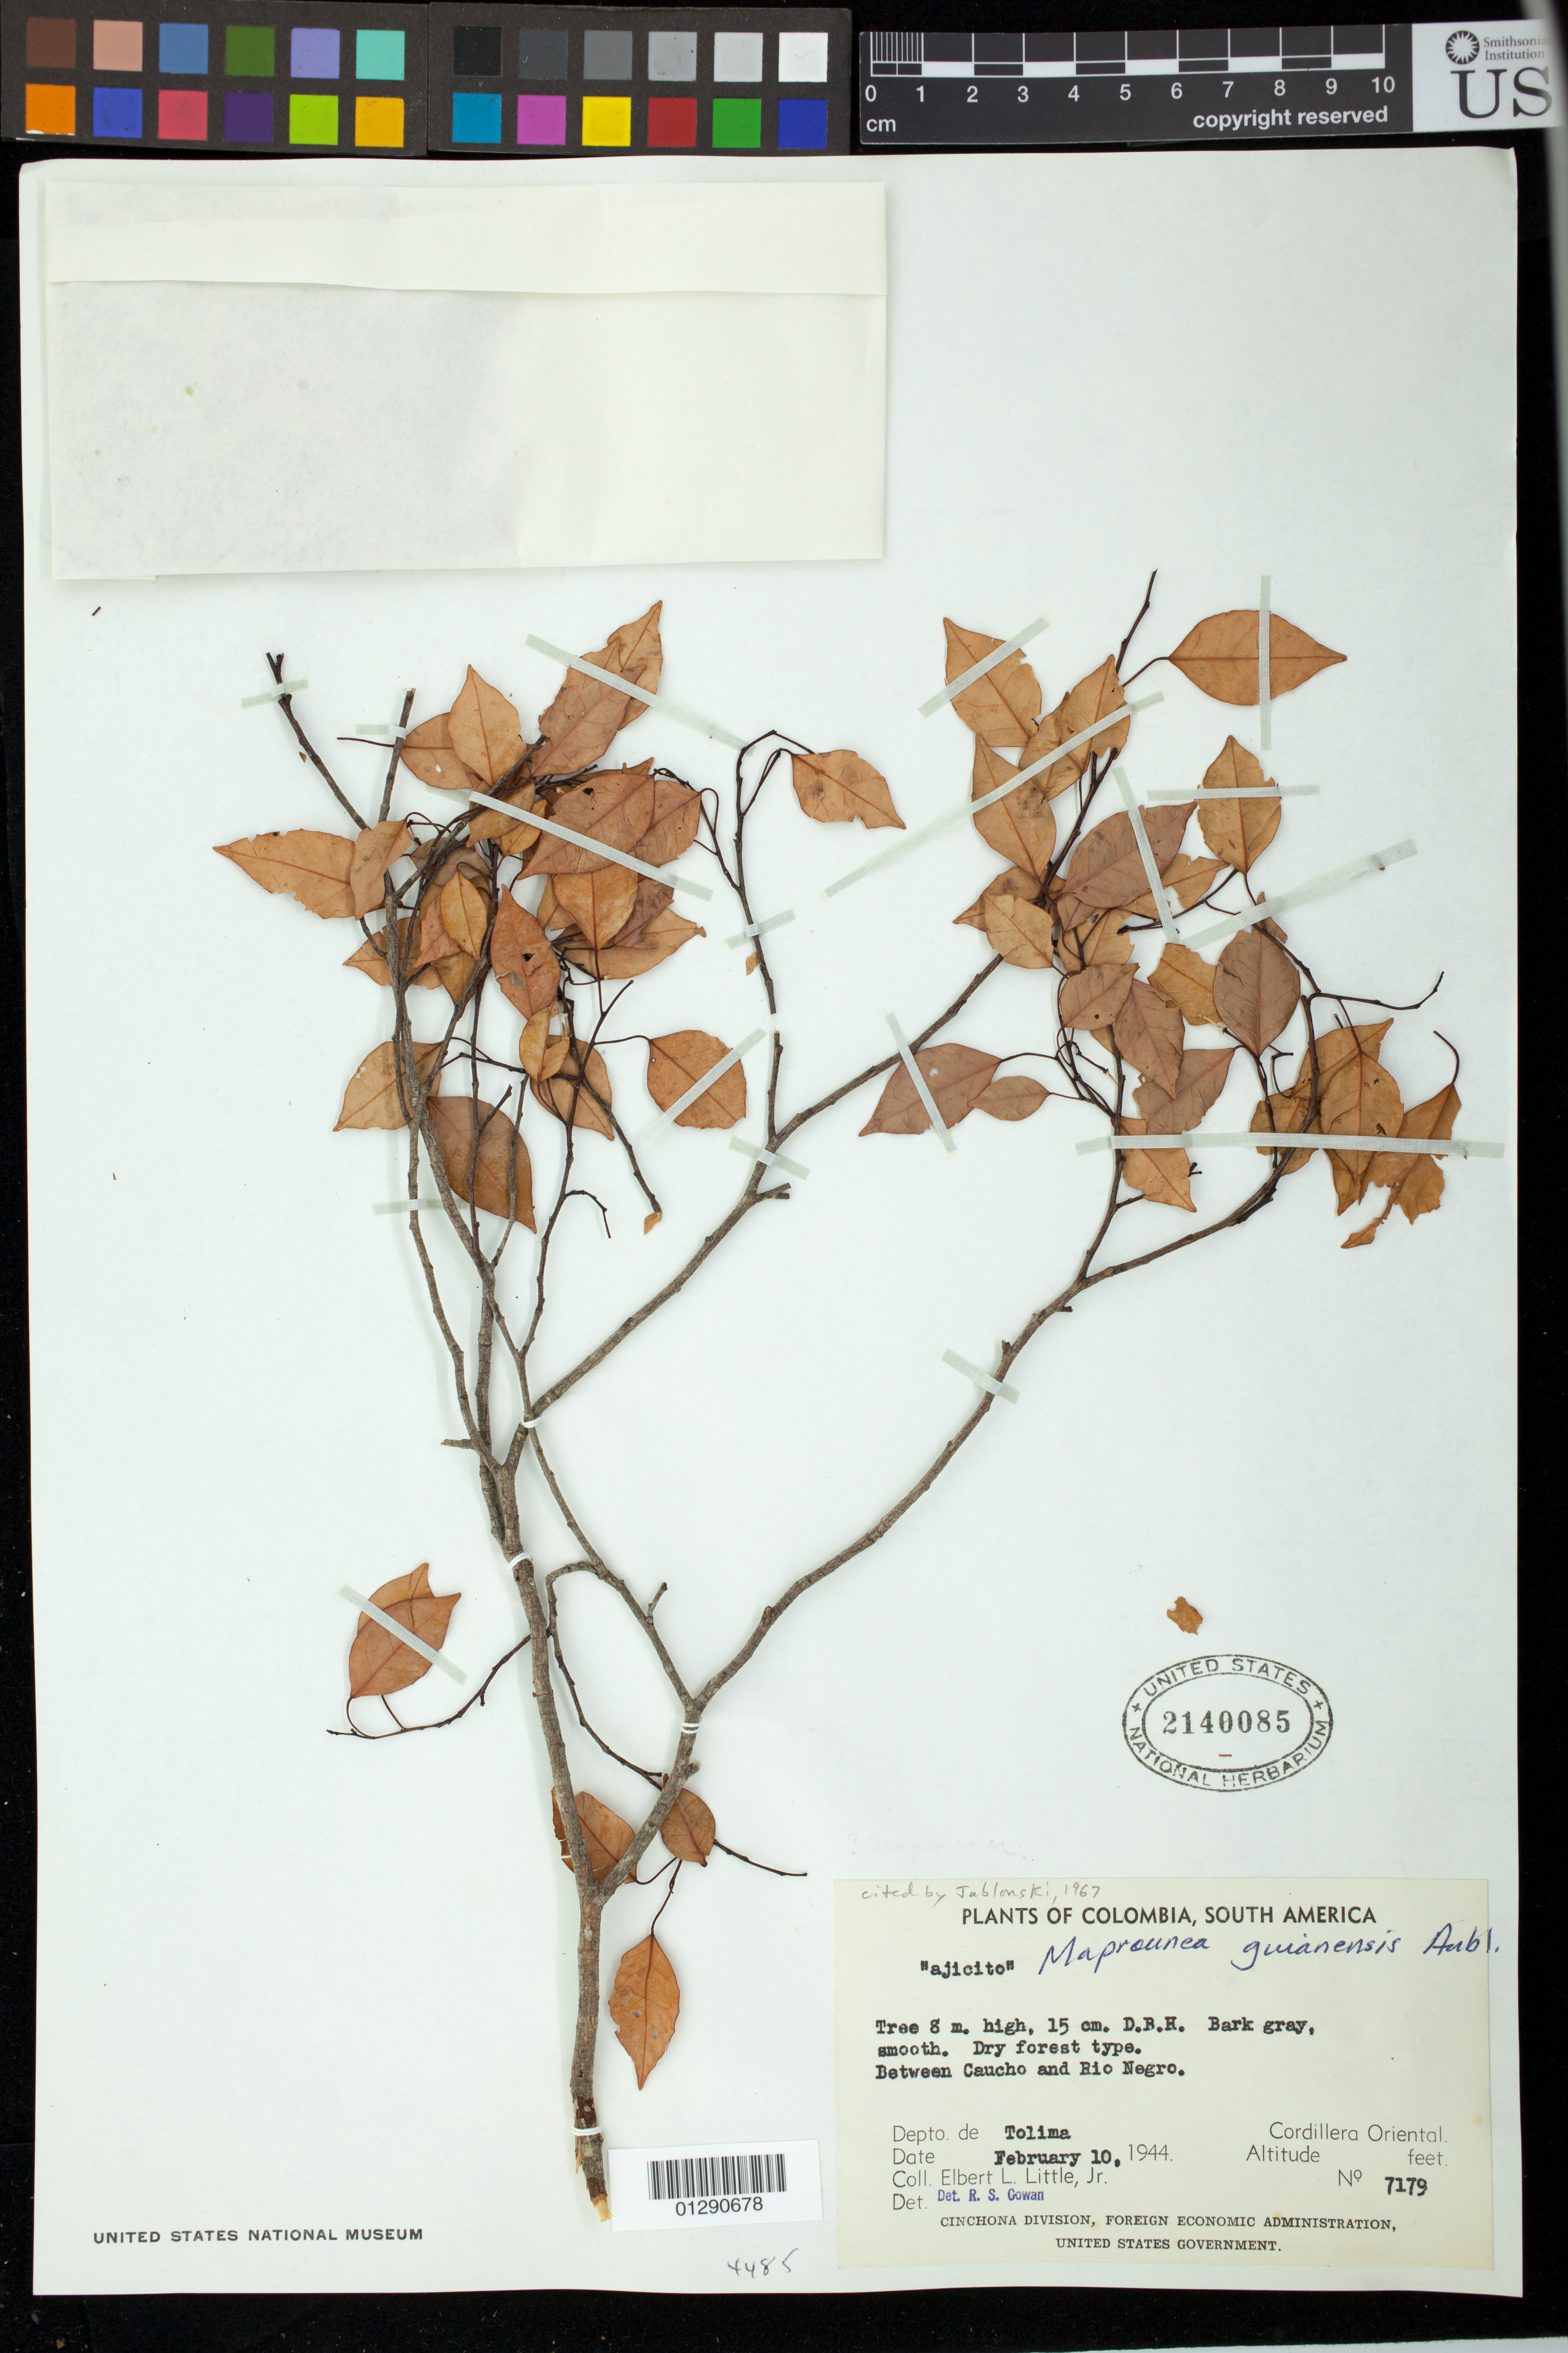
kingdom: Plantae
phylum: Tracheophyta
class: Magnoliopsida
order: Malpighiales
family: Euphorbiaceae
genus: Maprounea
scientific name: Maprounea guianensis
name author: Aubl.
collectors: E. L. Little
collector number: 7179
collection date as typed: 10 Feb 1944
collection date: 1944-02-10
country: Colombia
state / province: Tolima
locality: Between Caucho and Rio Negro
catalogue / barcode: US 2140085